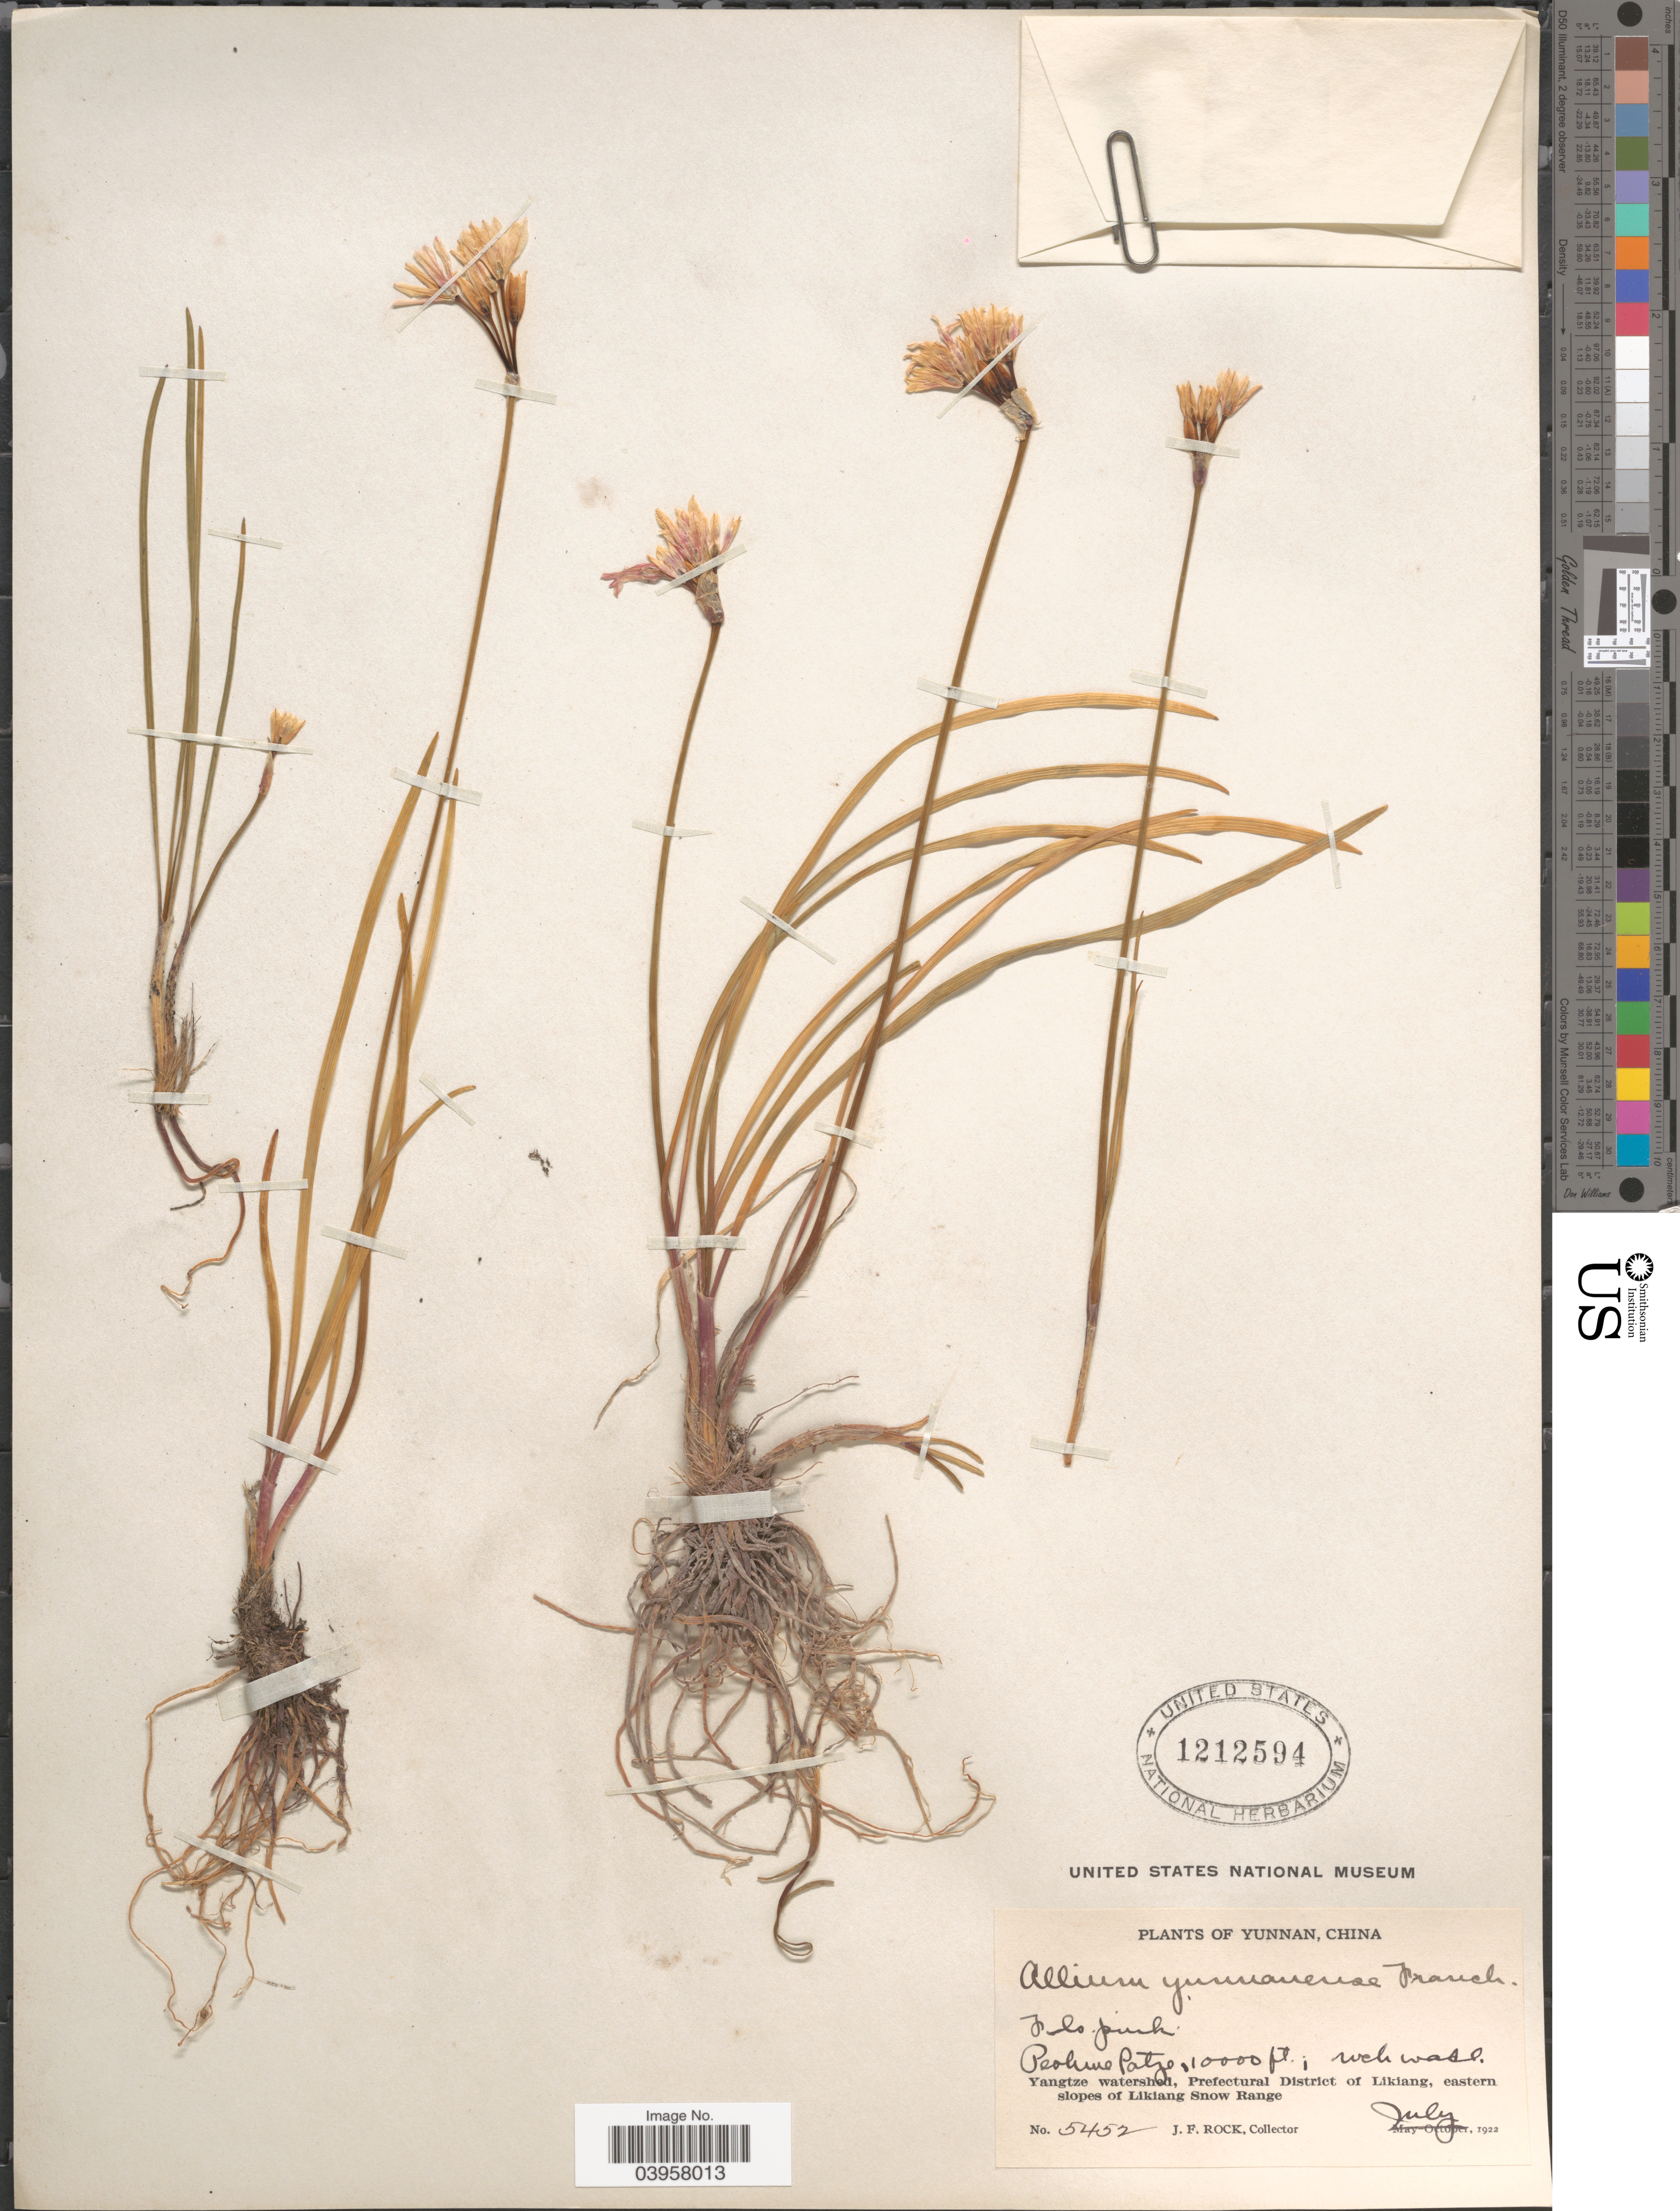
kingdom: Plantae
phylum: Tracheophyta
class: Liliopsida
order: Asparagales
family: Amaryllidaceae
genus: Allium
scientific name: Allium yunnanense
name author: Diels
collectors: J. Rock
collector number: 5452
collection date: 1922-07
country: China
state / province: Yunnan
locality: Peshwe Patze. Yangtze watershed, Prefectural District of Likiang, eastern slopes of Likiang Snow Range.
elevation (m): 3048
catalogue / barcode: US 1212594